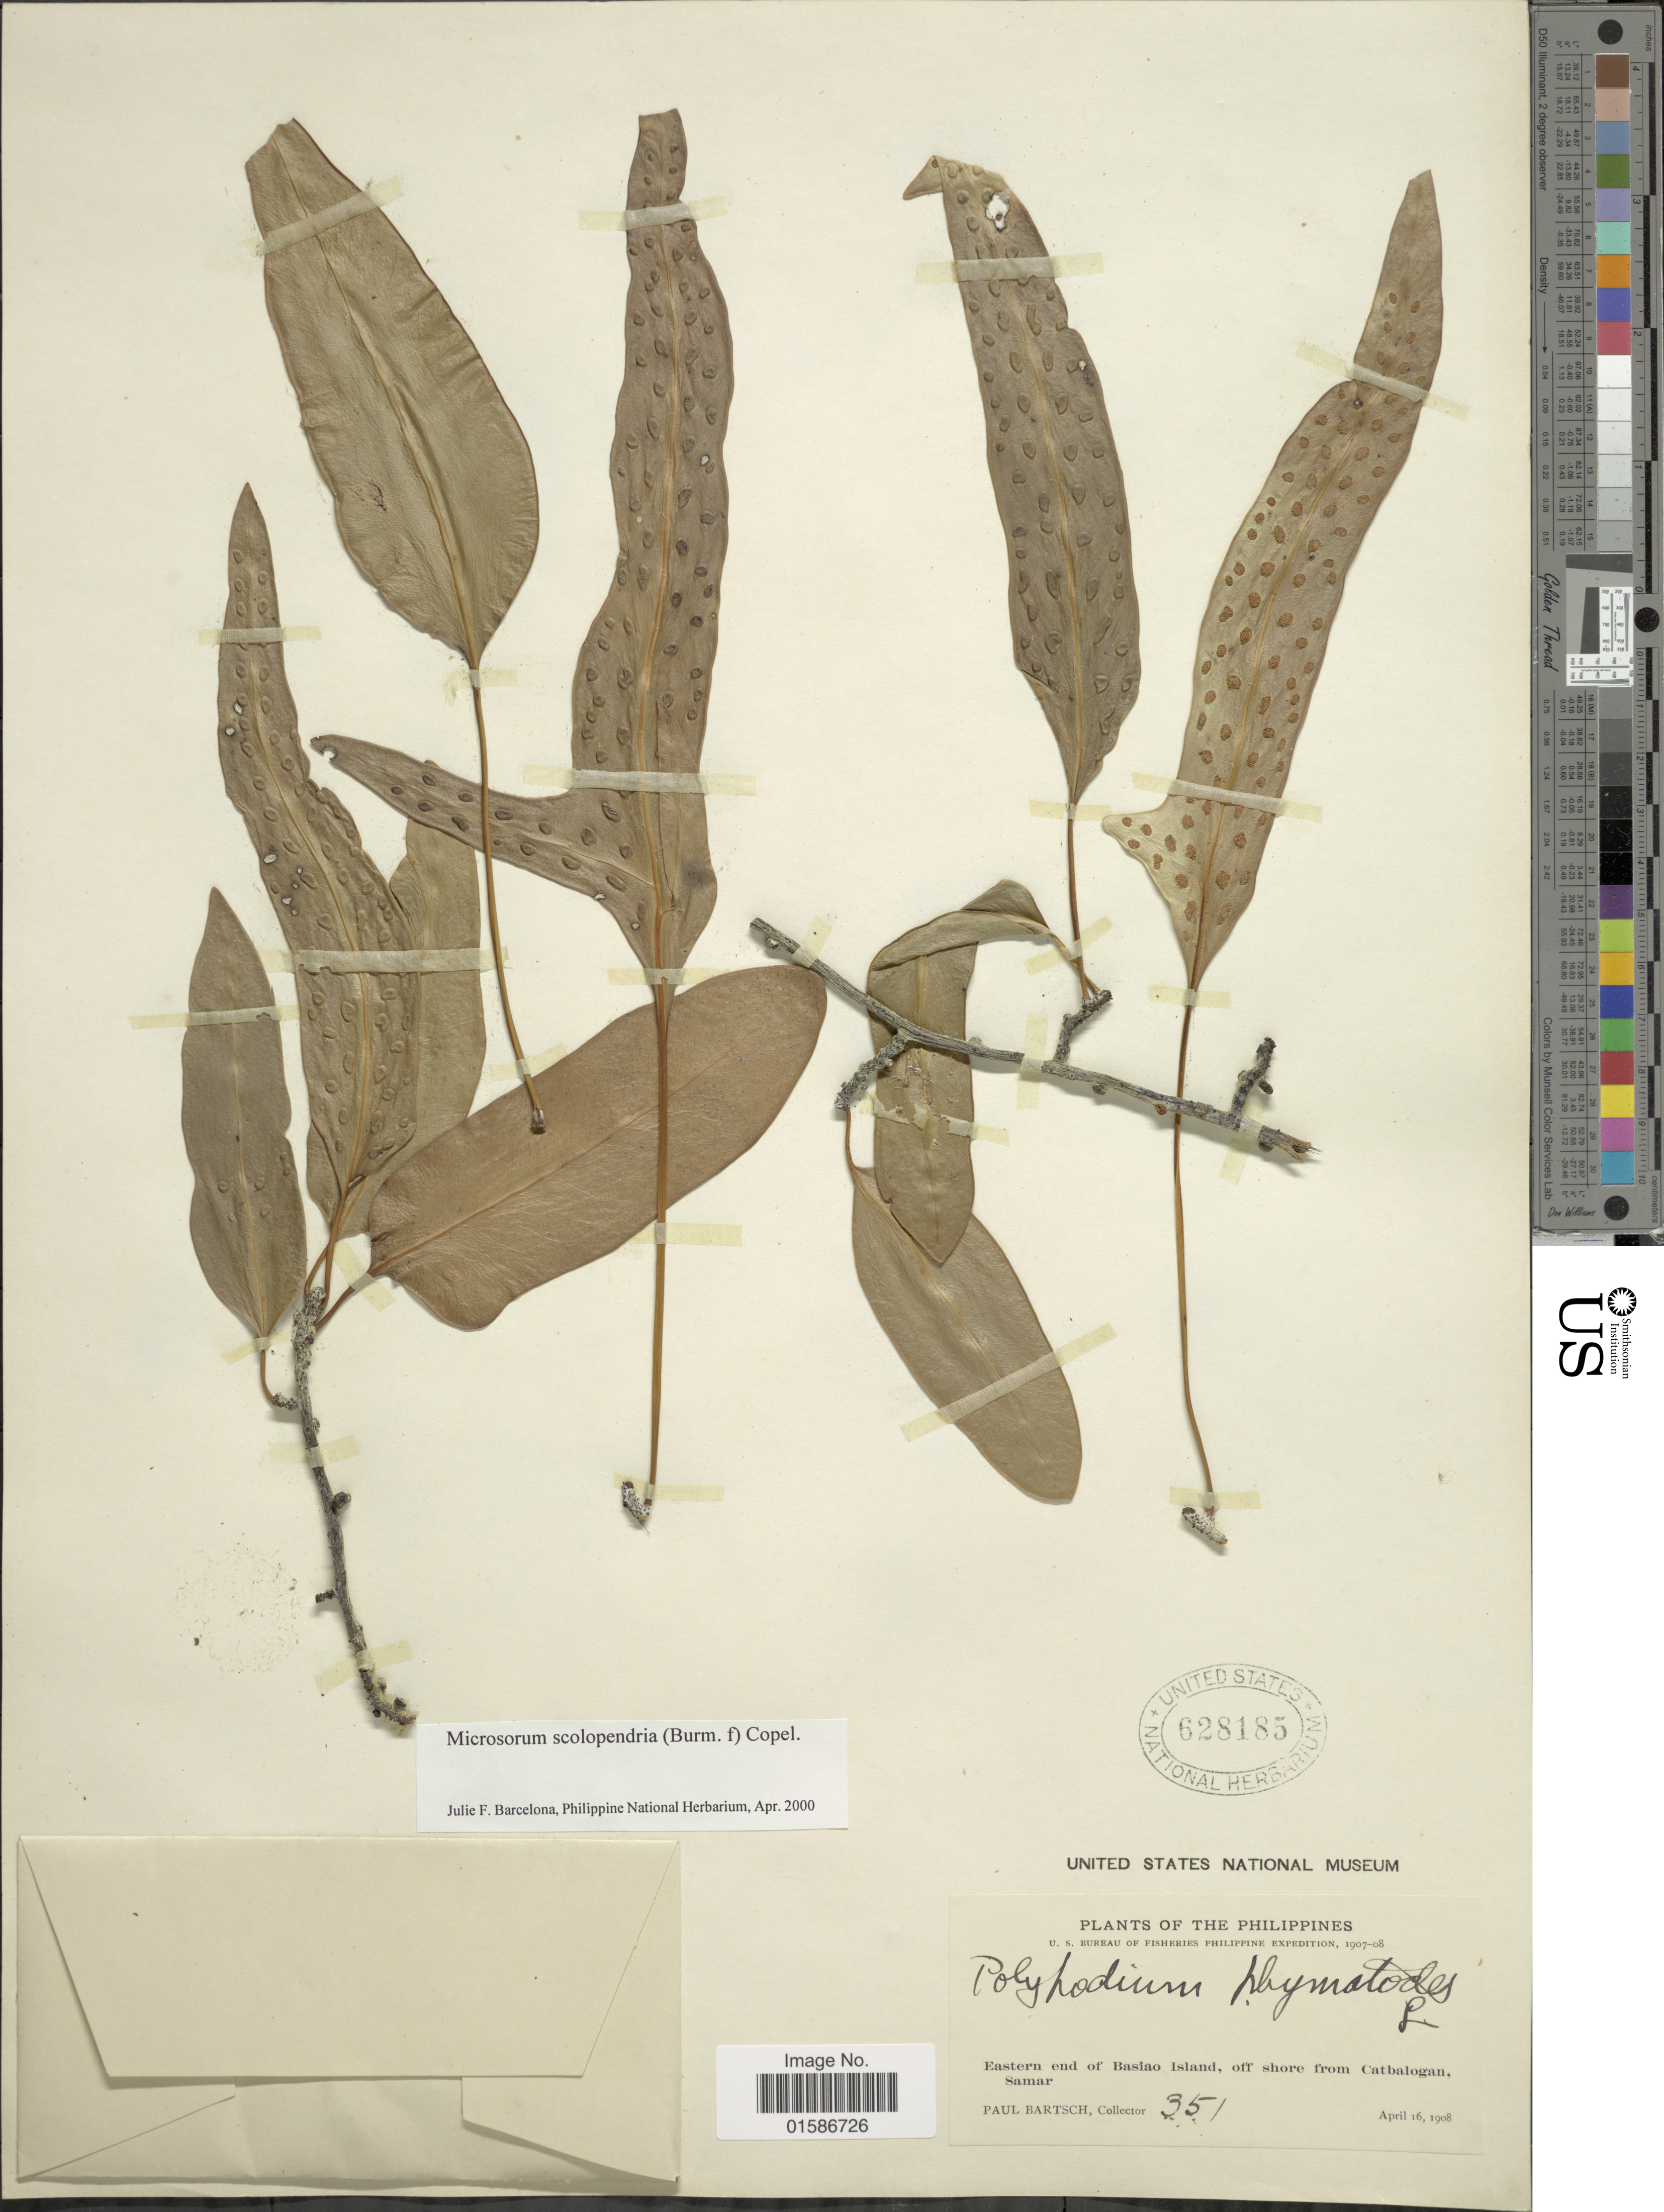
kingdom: Plantae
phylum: Tracheophyta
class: Polypodiopsida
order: Polypodiales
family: Polypodiaceae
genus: Microsorum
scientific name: Microsorum scolopendria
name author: (Burm. f.) Copel.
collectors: P. Bartsch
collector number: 351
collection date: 1908-04-16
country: Philippines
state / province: Eastern Visayas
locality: Eastern end of Basiao Island, off shore from Catbalogan, Samar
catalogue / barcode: US 628185